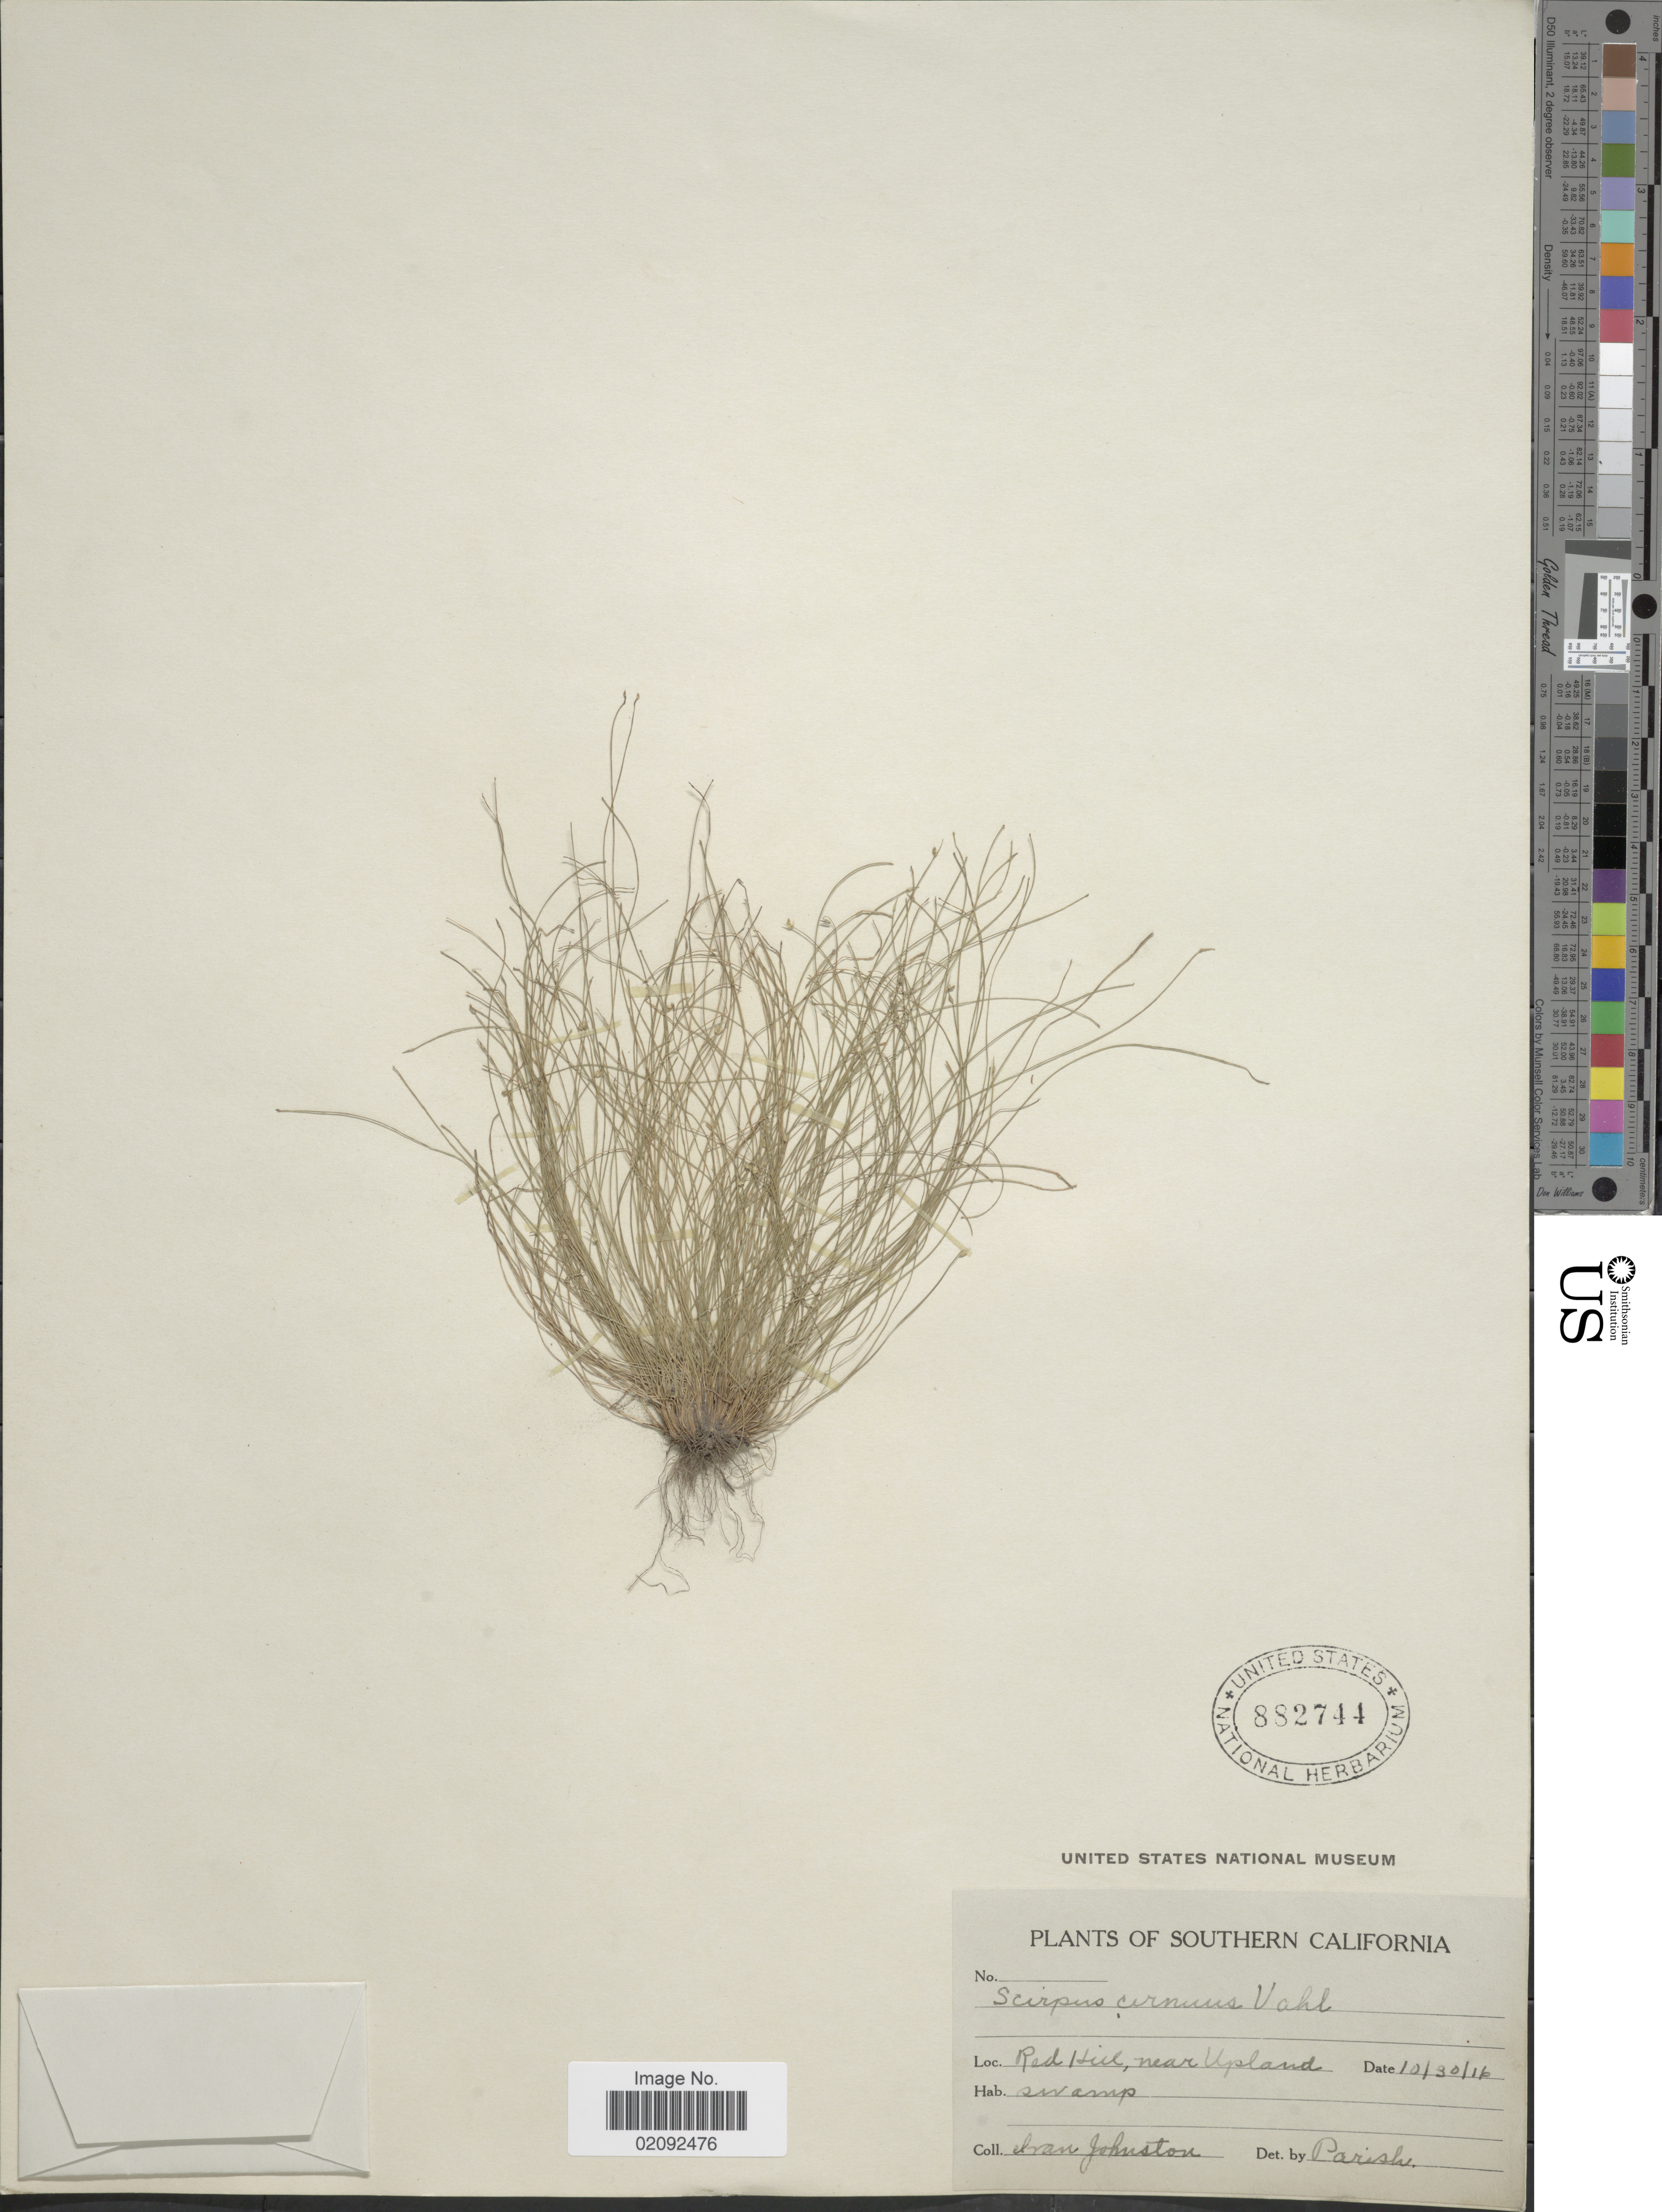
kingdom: Plantae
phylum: Tracheophyta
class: Liliopsida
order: Poales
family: Cyperaceae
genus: Isolepis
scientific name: Isolepis cernua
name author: (Vahl) Roem. & Schult.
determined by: Strong, Mark T., (BOT), Smithsonian Institution - National Museum of Natural History (UNITED STATES)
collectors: I.M. Johnston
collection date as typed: Transcribed d/m/y: 30/10/16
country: United States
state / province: California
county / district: San Bernardino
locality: Southern California, Red Hill, near Upland, swamp.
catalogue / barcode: US 882744